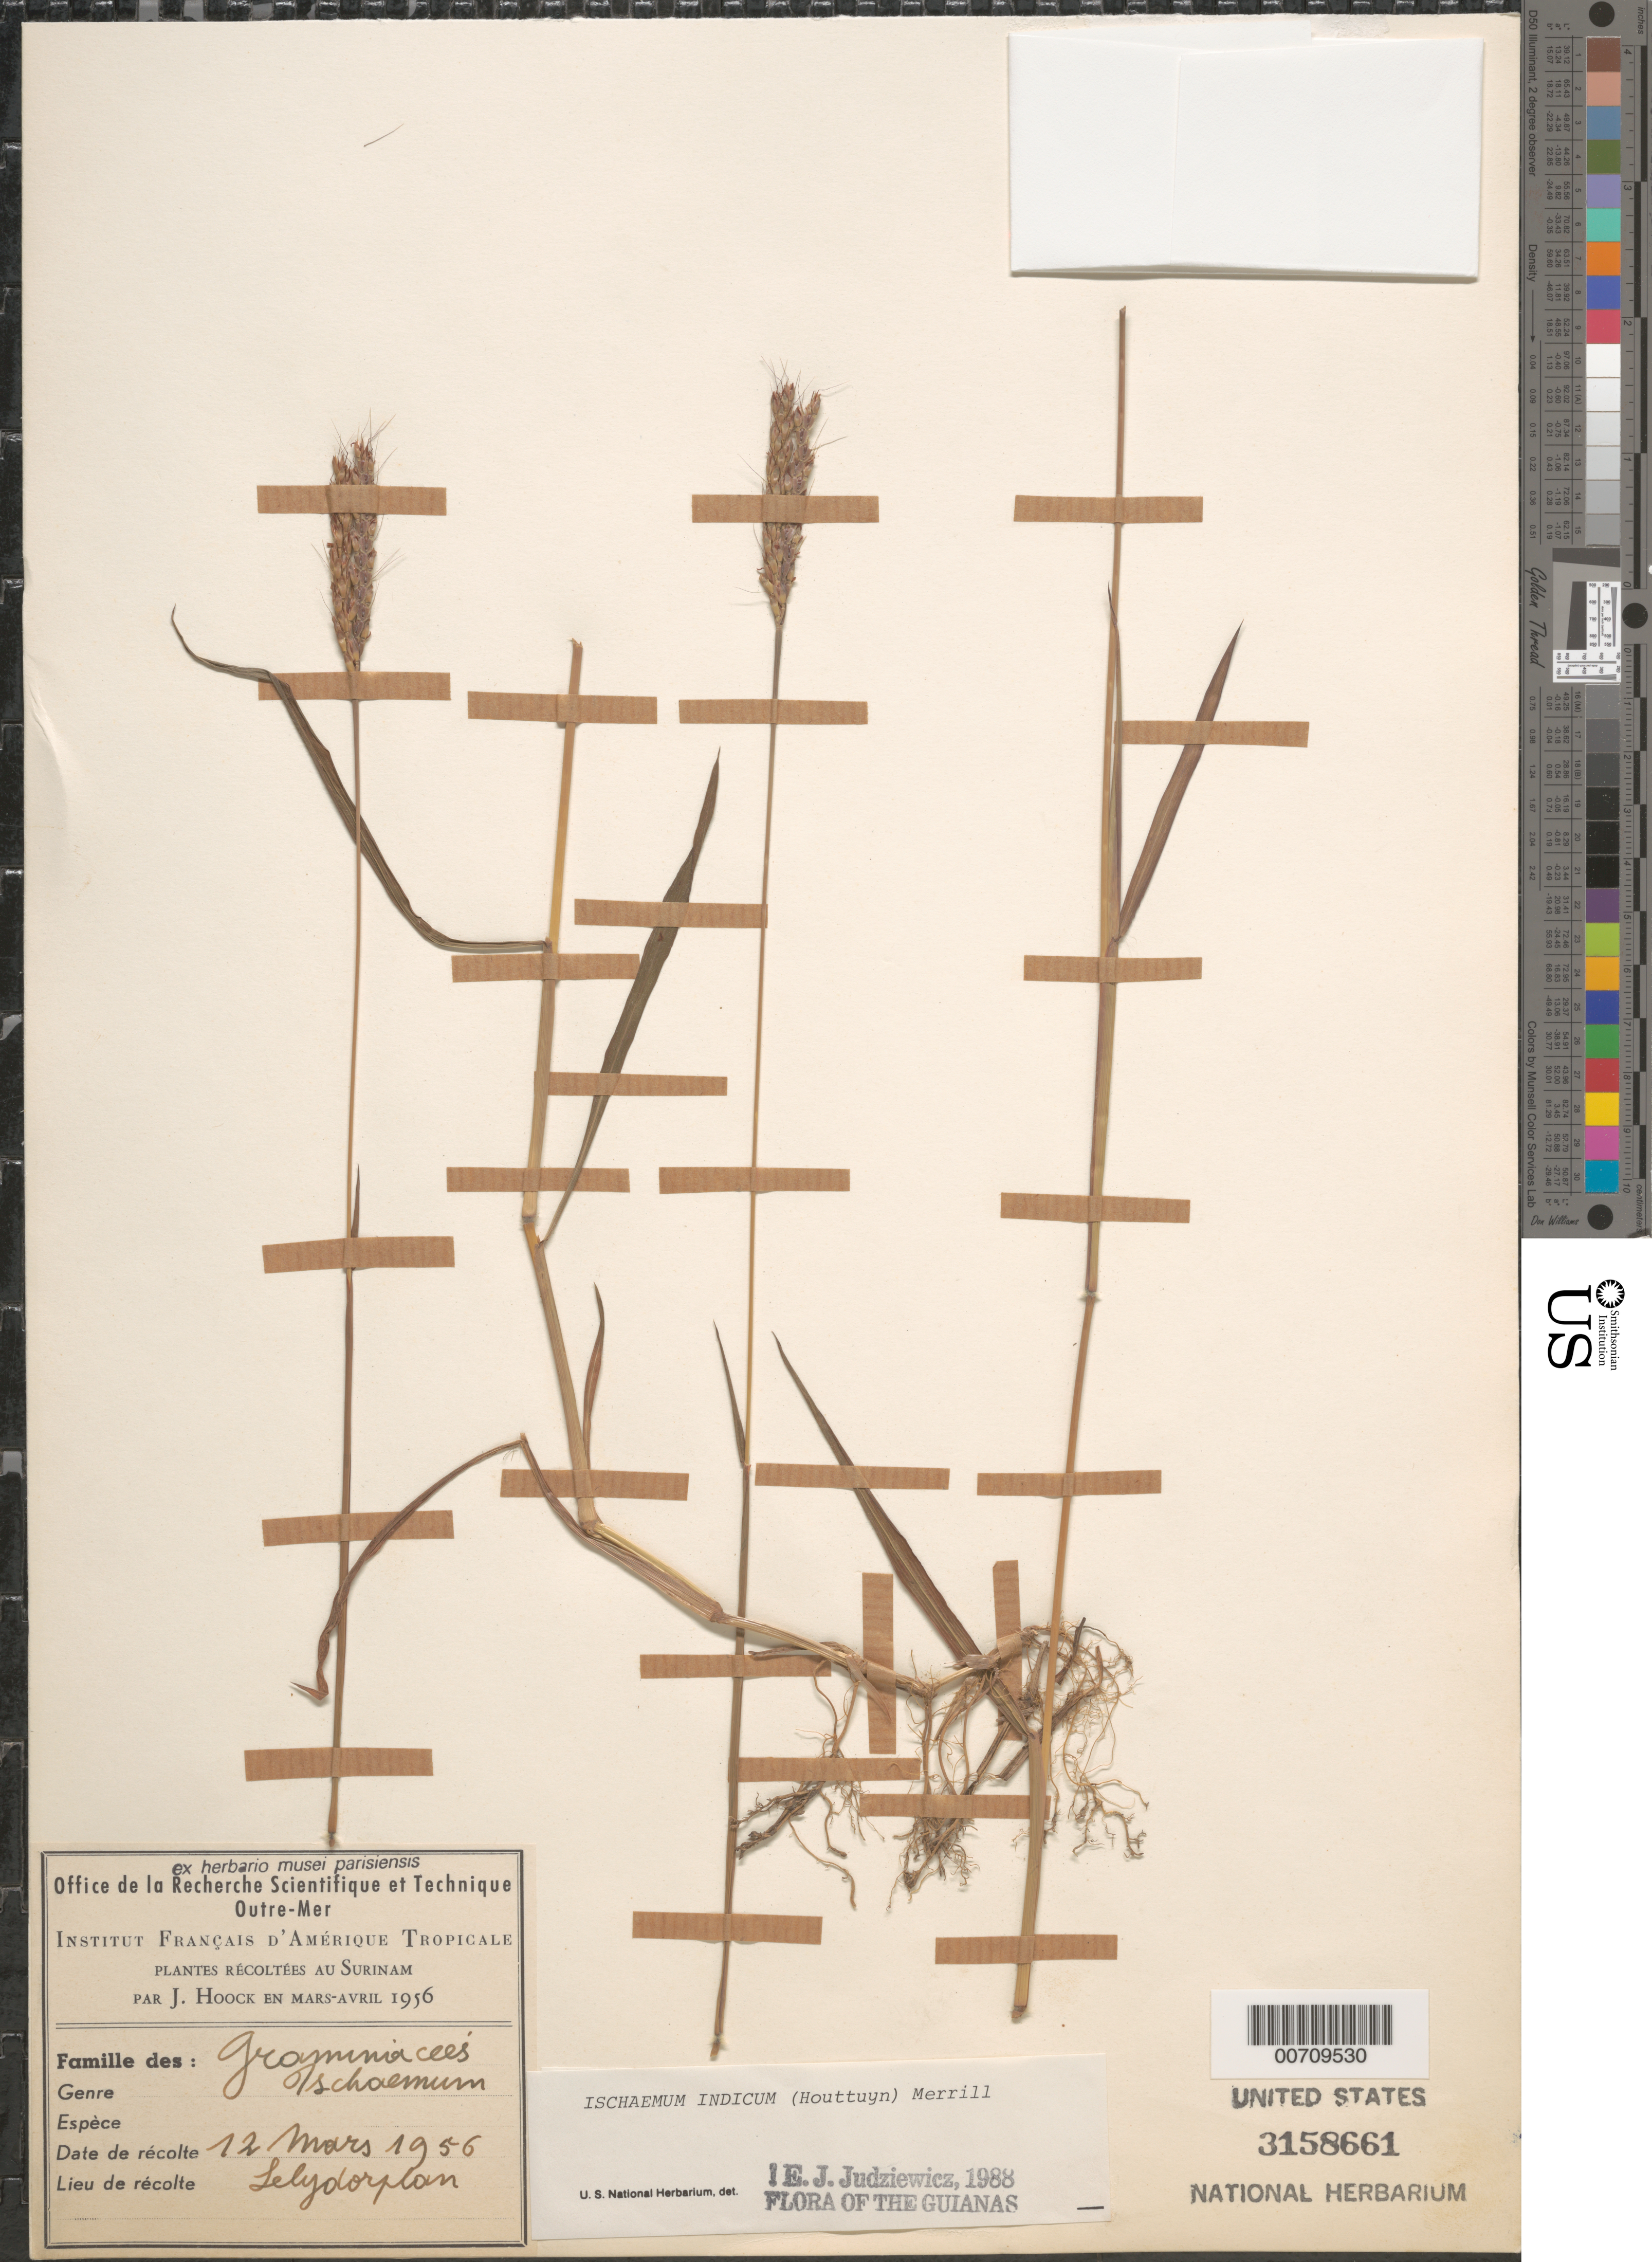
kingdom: Plantae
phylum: Tracheophyta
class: Liliopsida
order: Poales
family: Poaceae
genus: Ischaemum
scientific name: Ischaemum ciliare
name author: Retz.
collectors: J. Hoock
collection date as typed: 12-Mar-56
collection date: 1956-03-12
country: Suriname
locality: Lelydorplan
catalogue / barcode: US 3158661